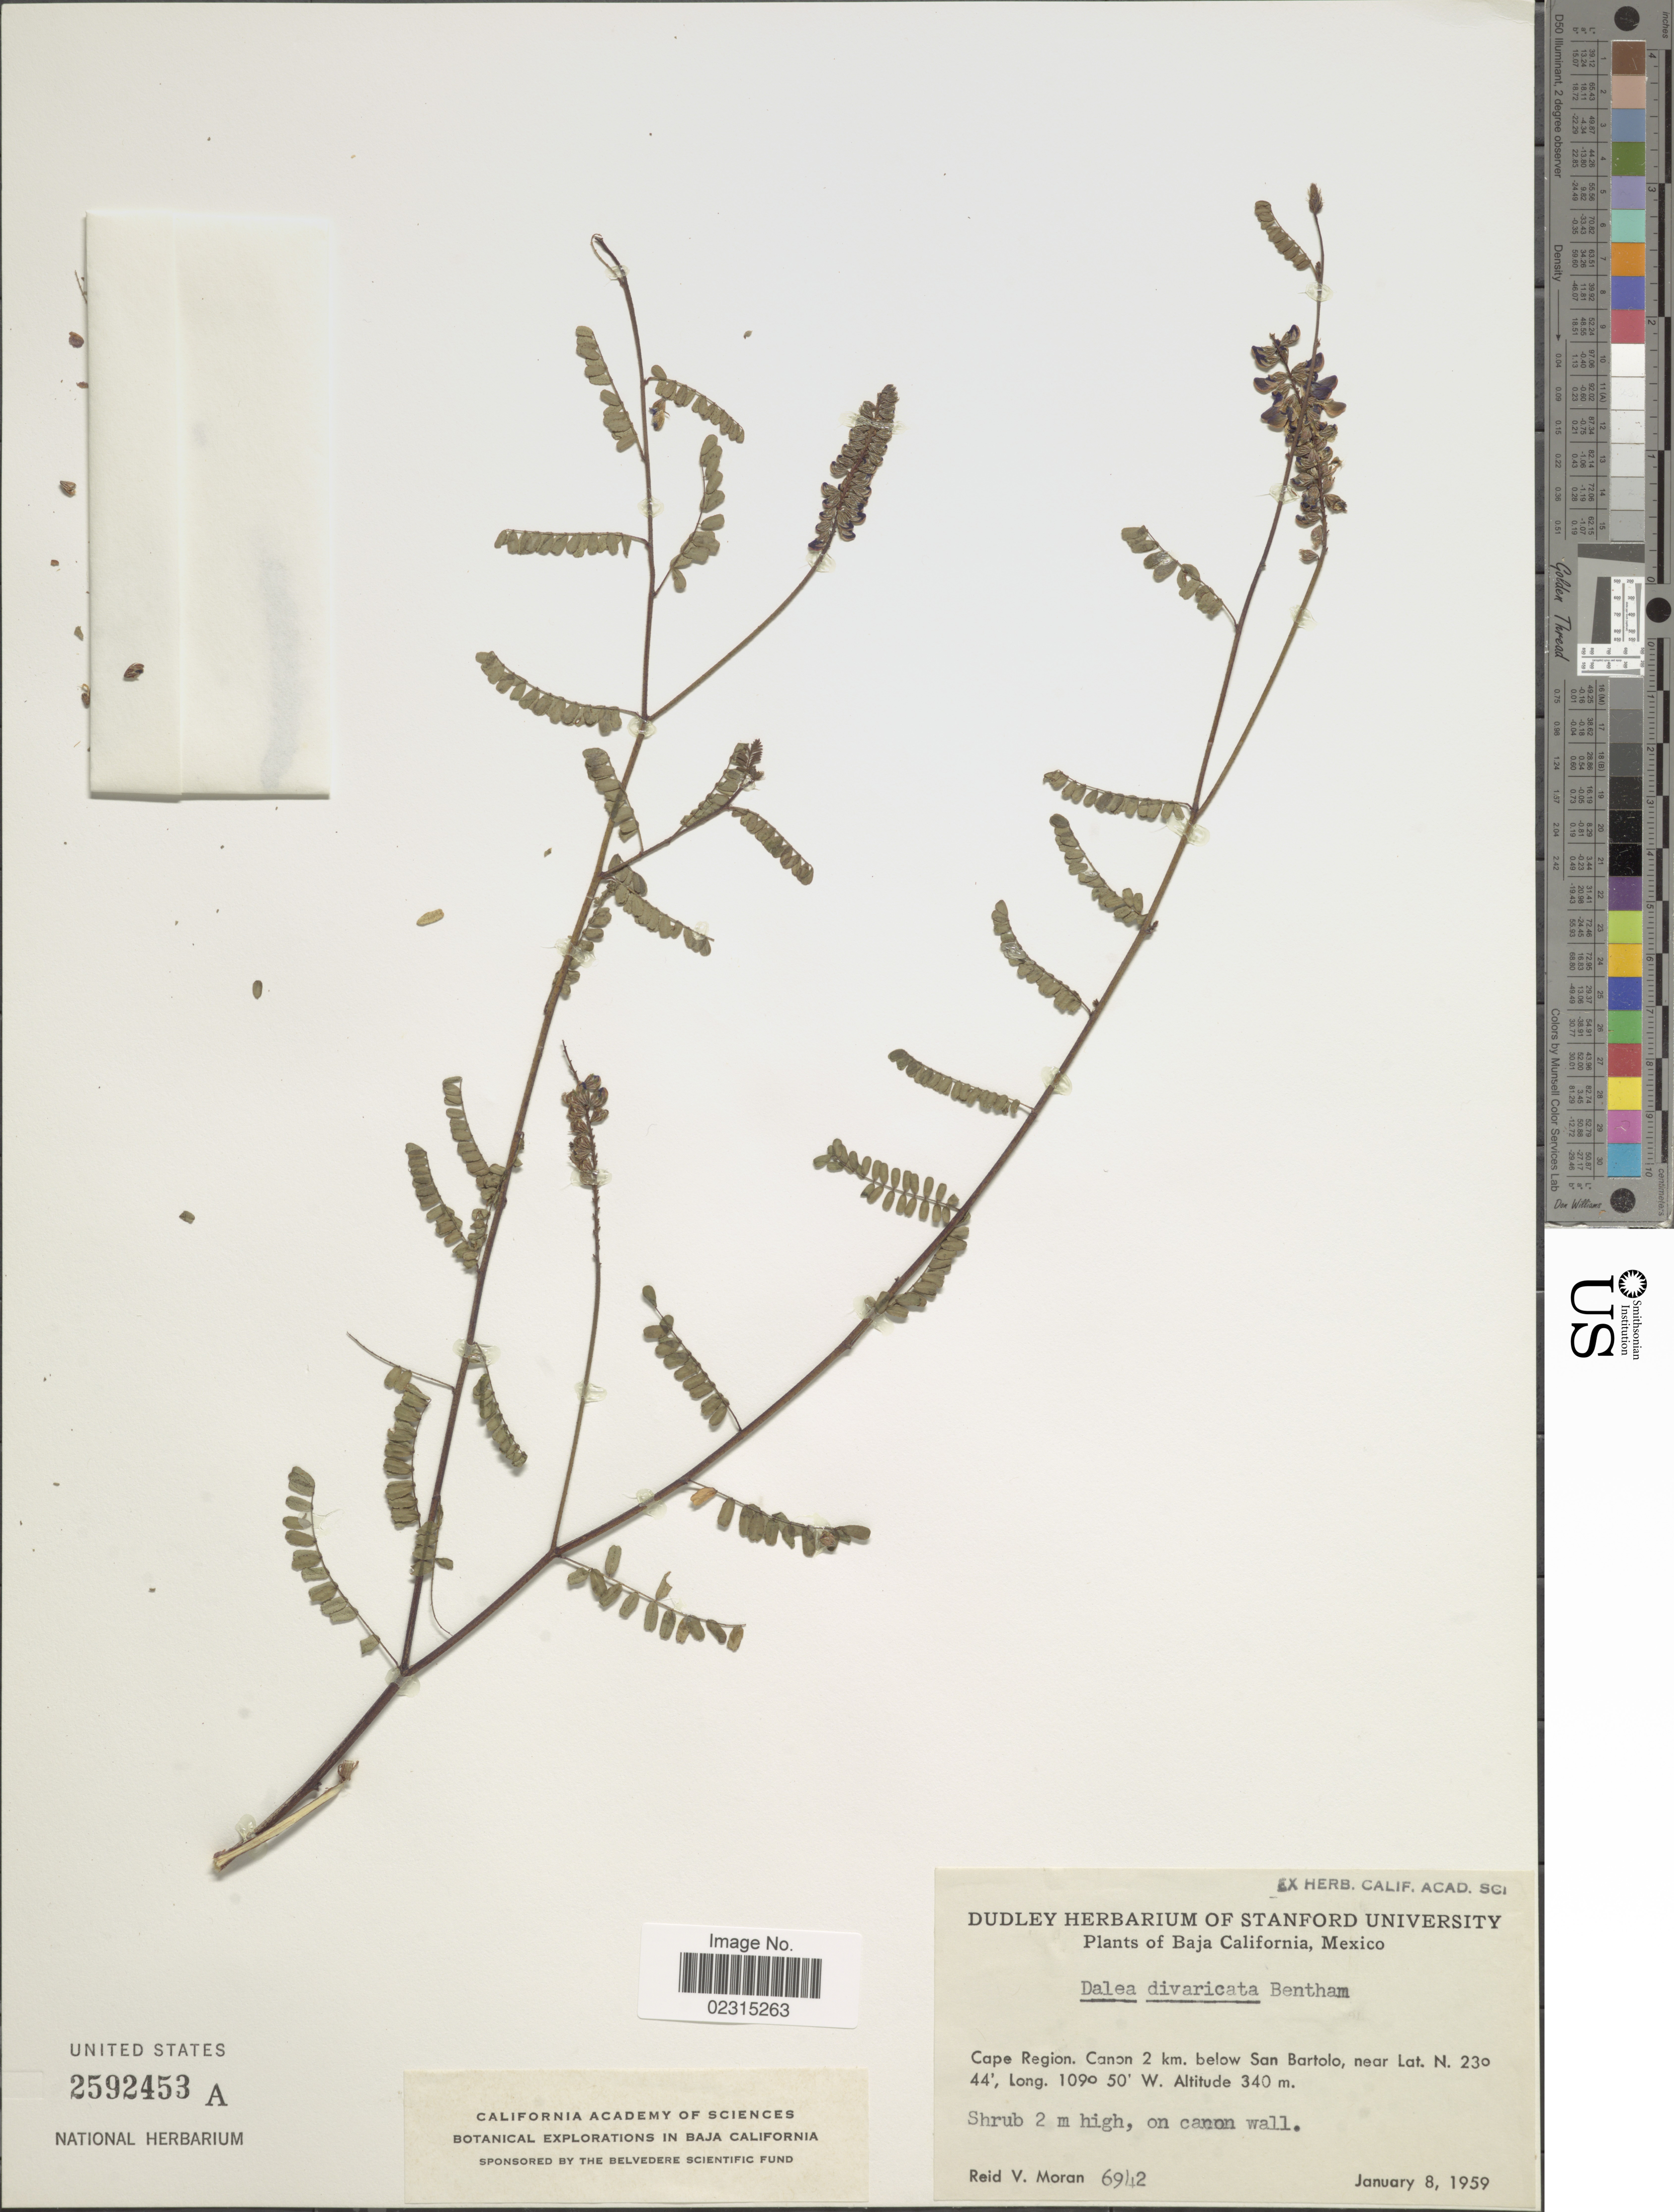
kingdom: Plantae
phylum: Tracheophyta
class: Magnoliopsida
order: Fabales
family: Fabaceae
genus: Marina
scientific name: Marina divaricata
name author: (Benth.) Barneby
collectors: R. V. Moran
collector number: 6942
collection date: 1959-01-08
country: Mexico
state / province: Baja California Sur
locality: Cape Region. Canon 2 km below San Bartolo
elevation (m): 340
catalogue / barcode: US 2592453A